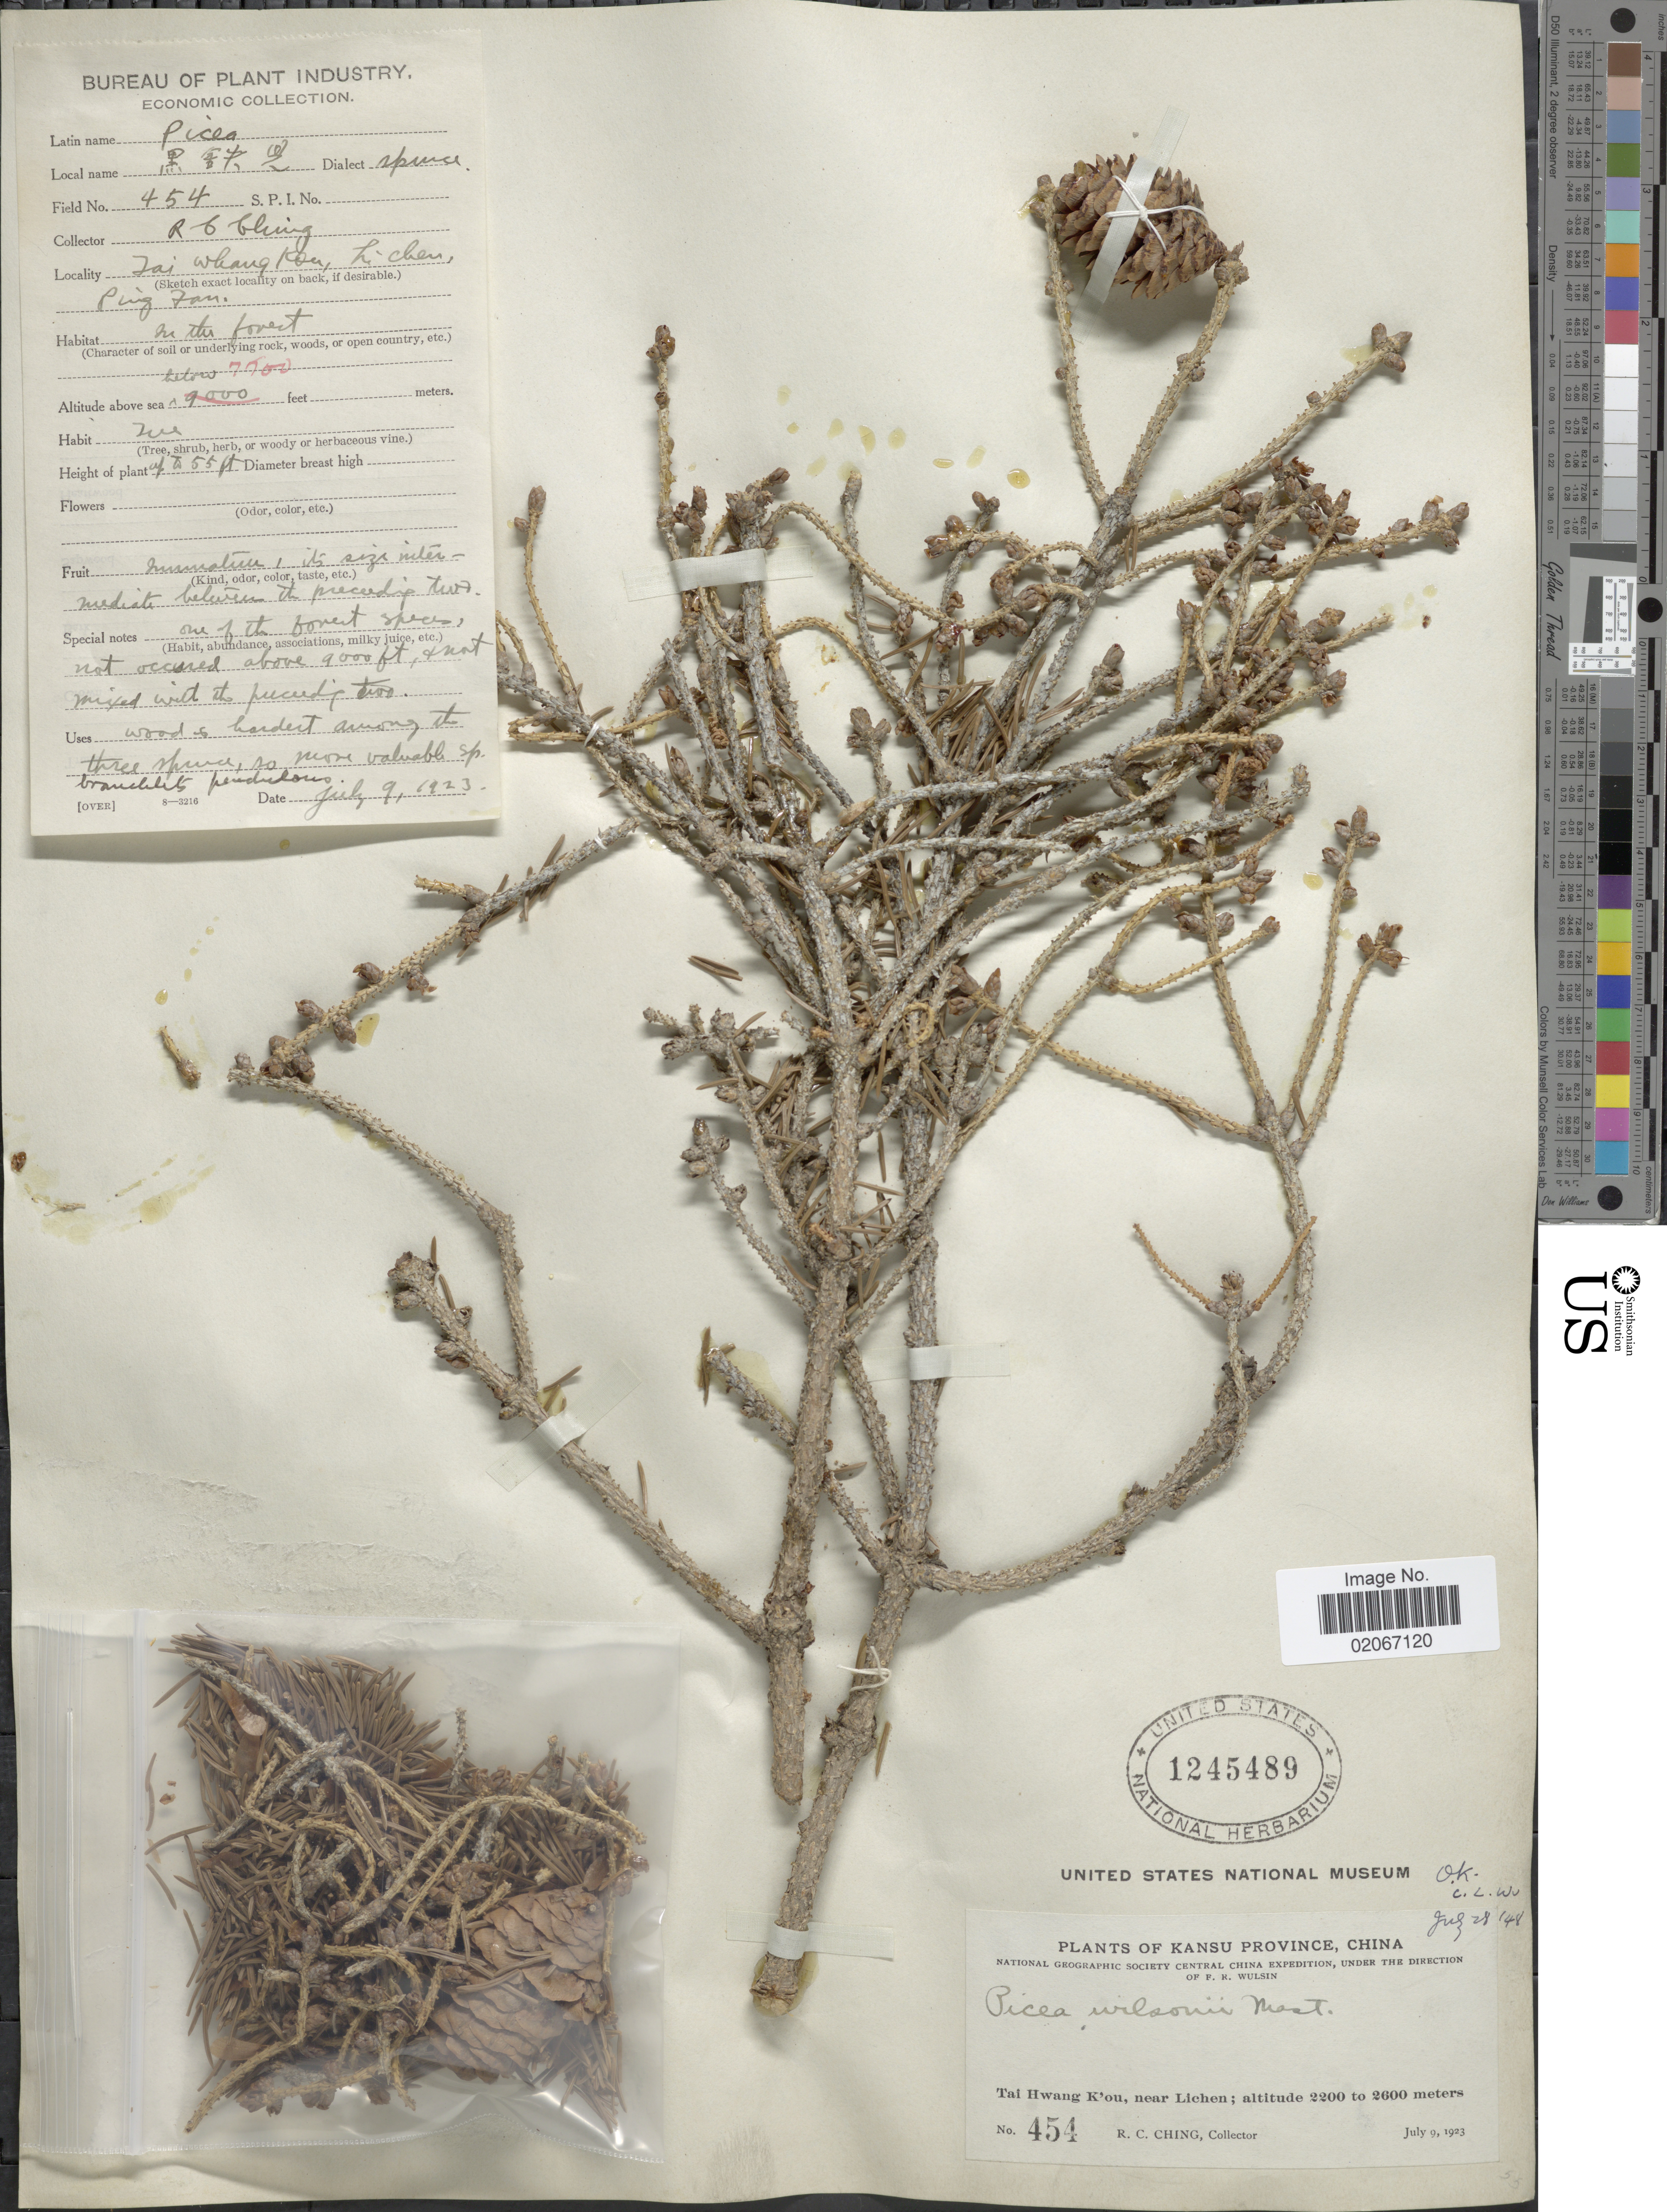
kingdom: Plantae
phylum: Tracheophyta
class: Pinopsida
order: Pinales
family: Pinaceae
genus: Picea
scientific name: Picea wilsonii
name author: Mast.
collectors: R. C. Ching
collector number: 454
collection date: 1923-07-09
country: China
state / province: Gansu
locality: Kansu Province, Tai Hwang K'ou, near Lichen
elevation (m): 2200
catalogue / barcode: US 1245489